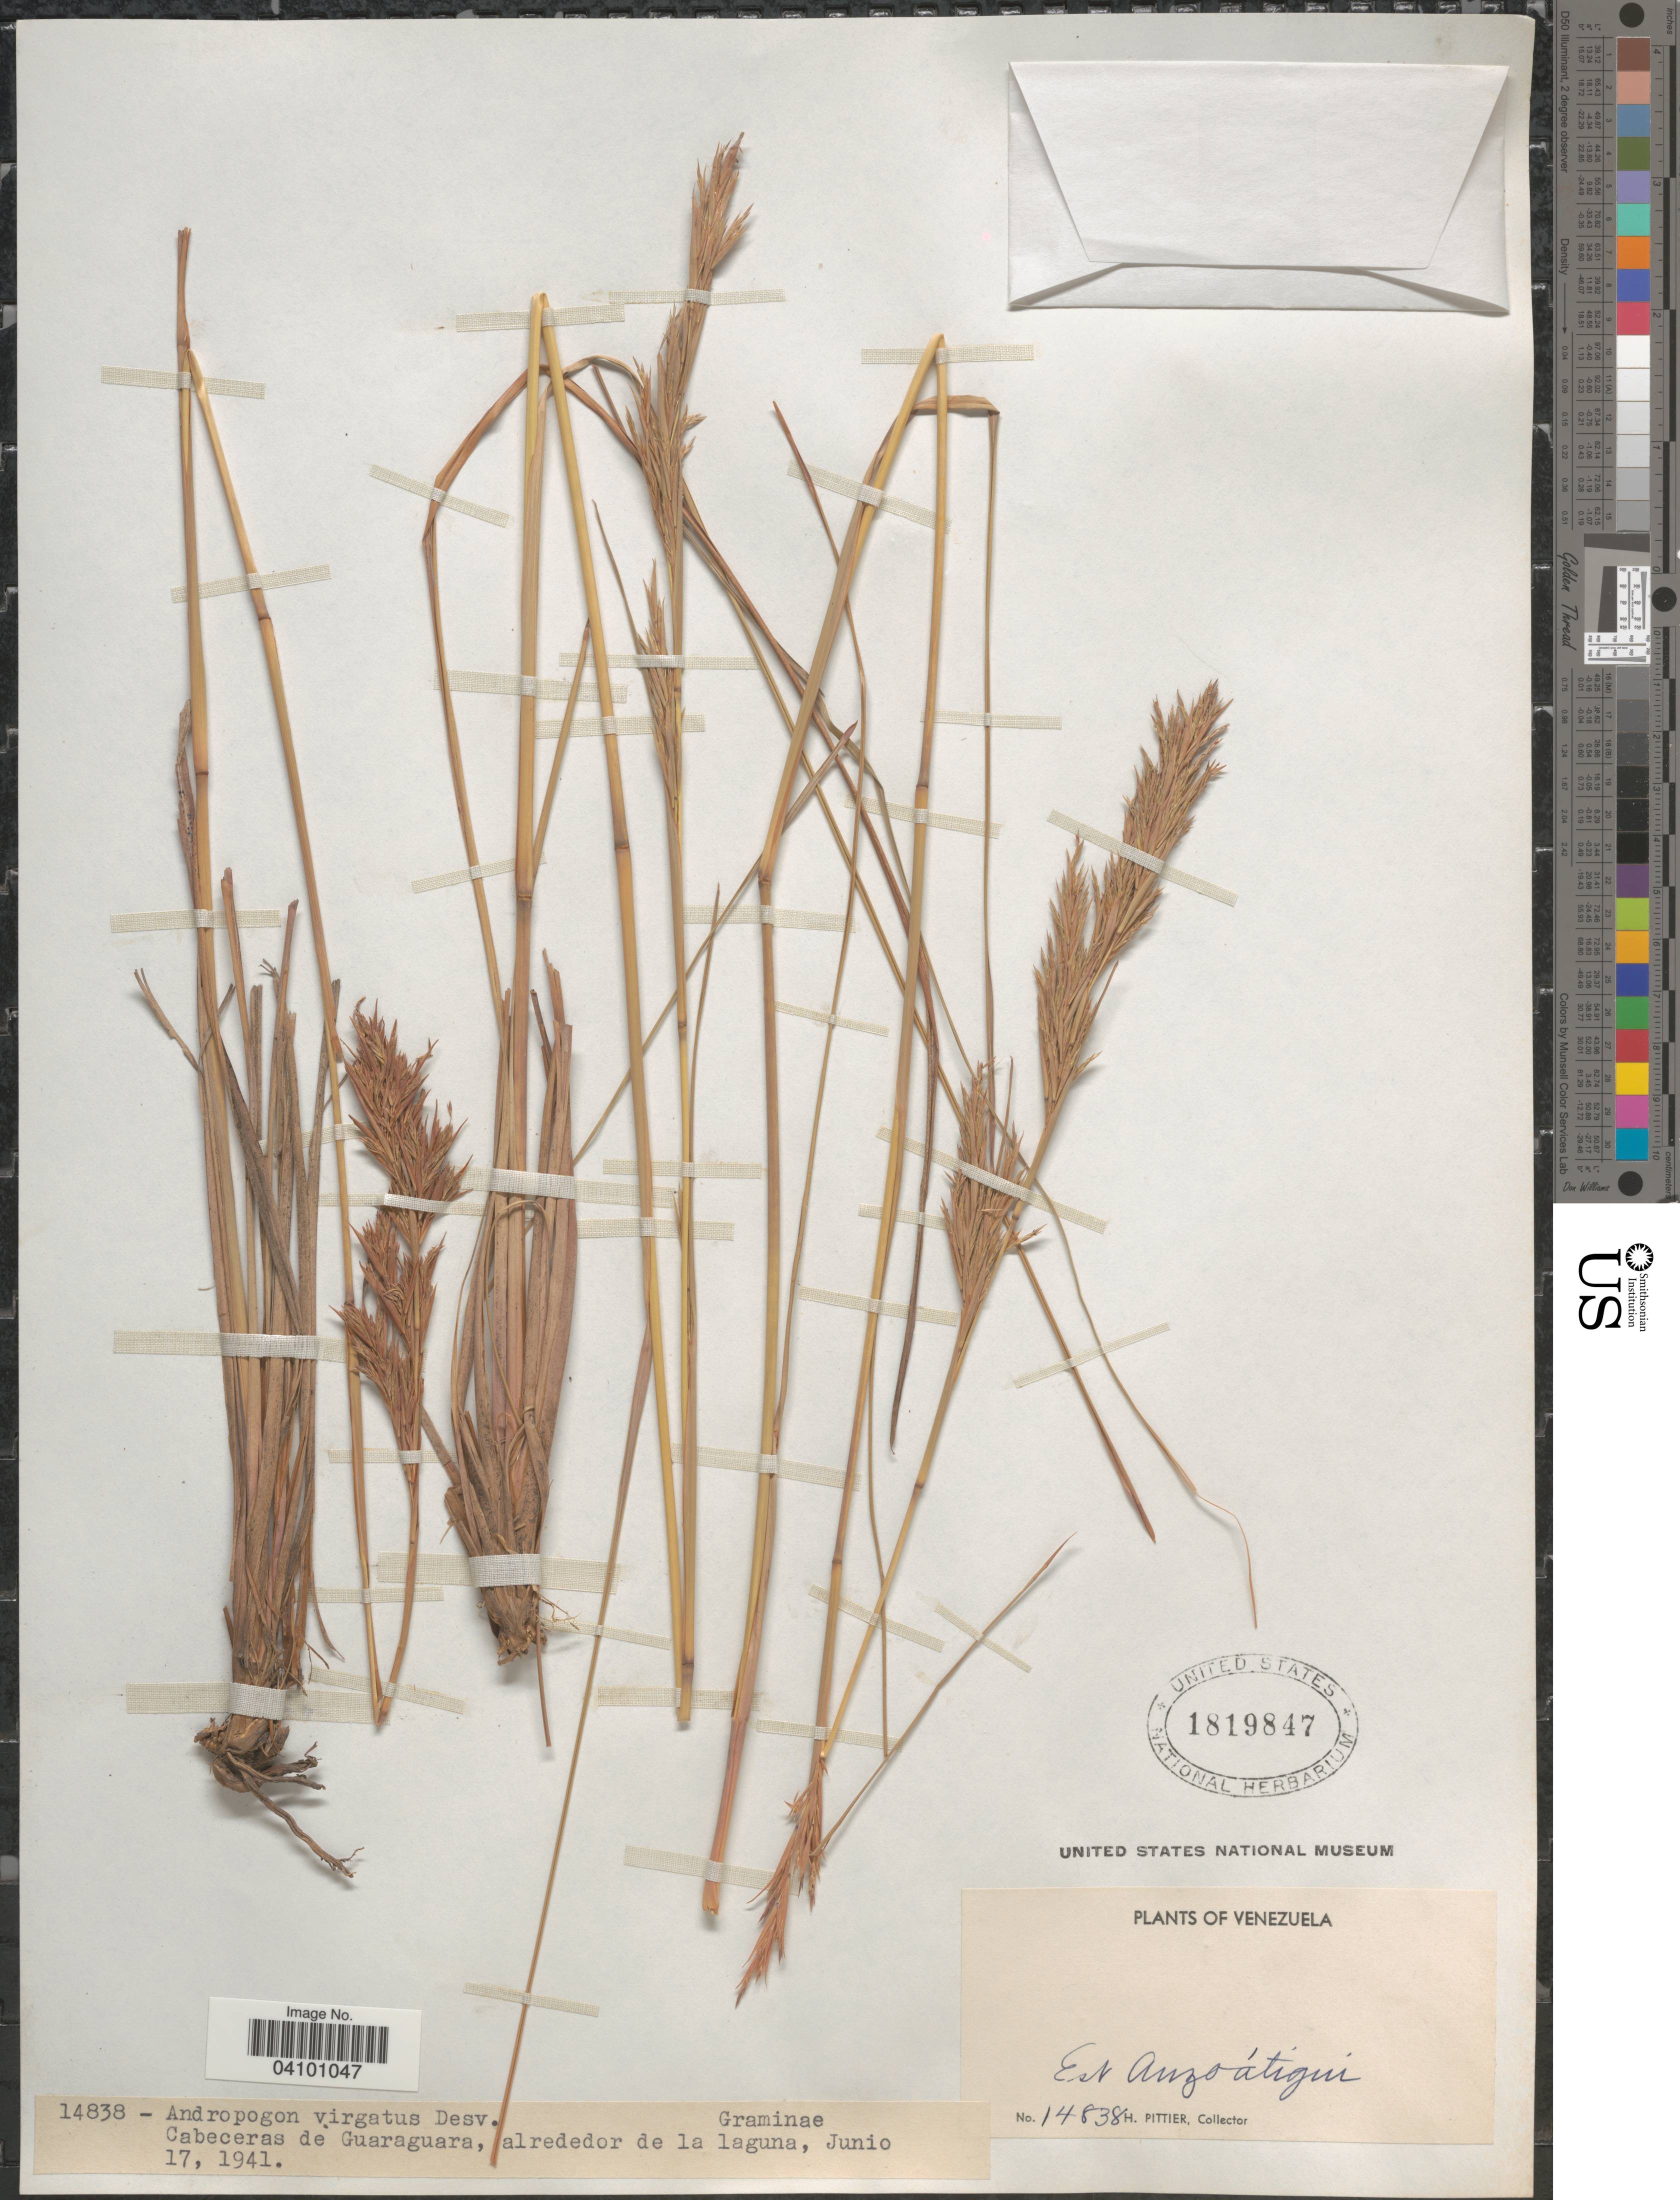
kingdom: Plantae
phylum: Tracheophyta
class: Liliopsida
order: Poales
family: Poaceae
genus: Andropogon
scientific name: Andropogon virgatus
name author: Desv. ex Ham.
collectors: H. F. Pittier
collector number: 14838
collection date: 1941-06-17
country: Venezuela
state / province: Anzoategui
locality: Cabeceras de Guaraguara, alrededor de la laguna.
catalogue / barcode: US 1819847